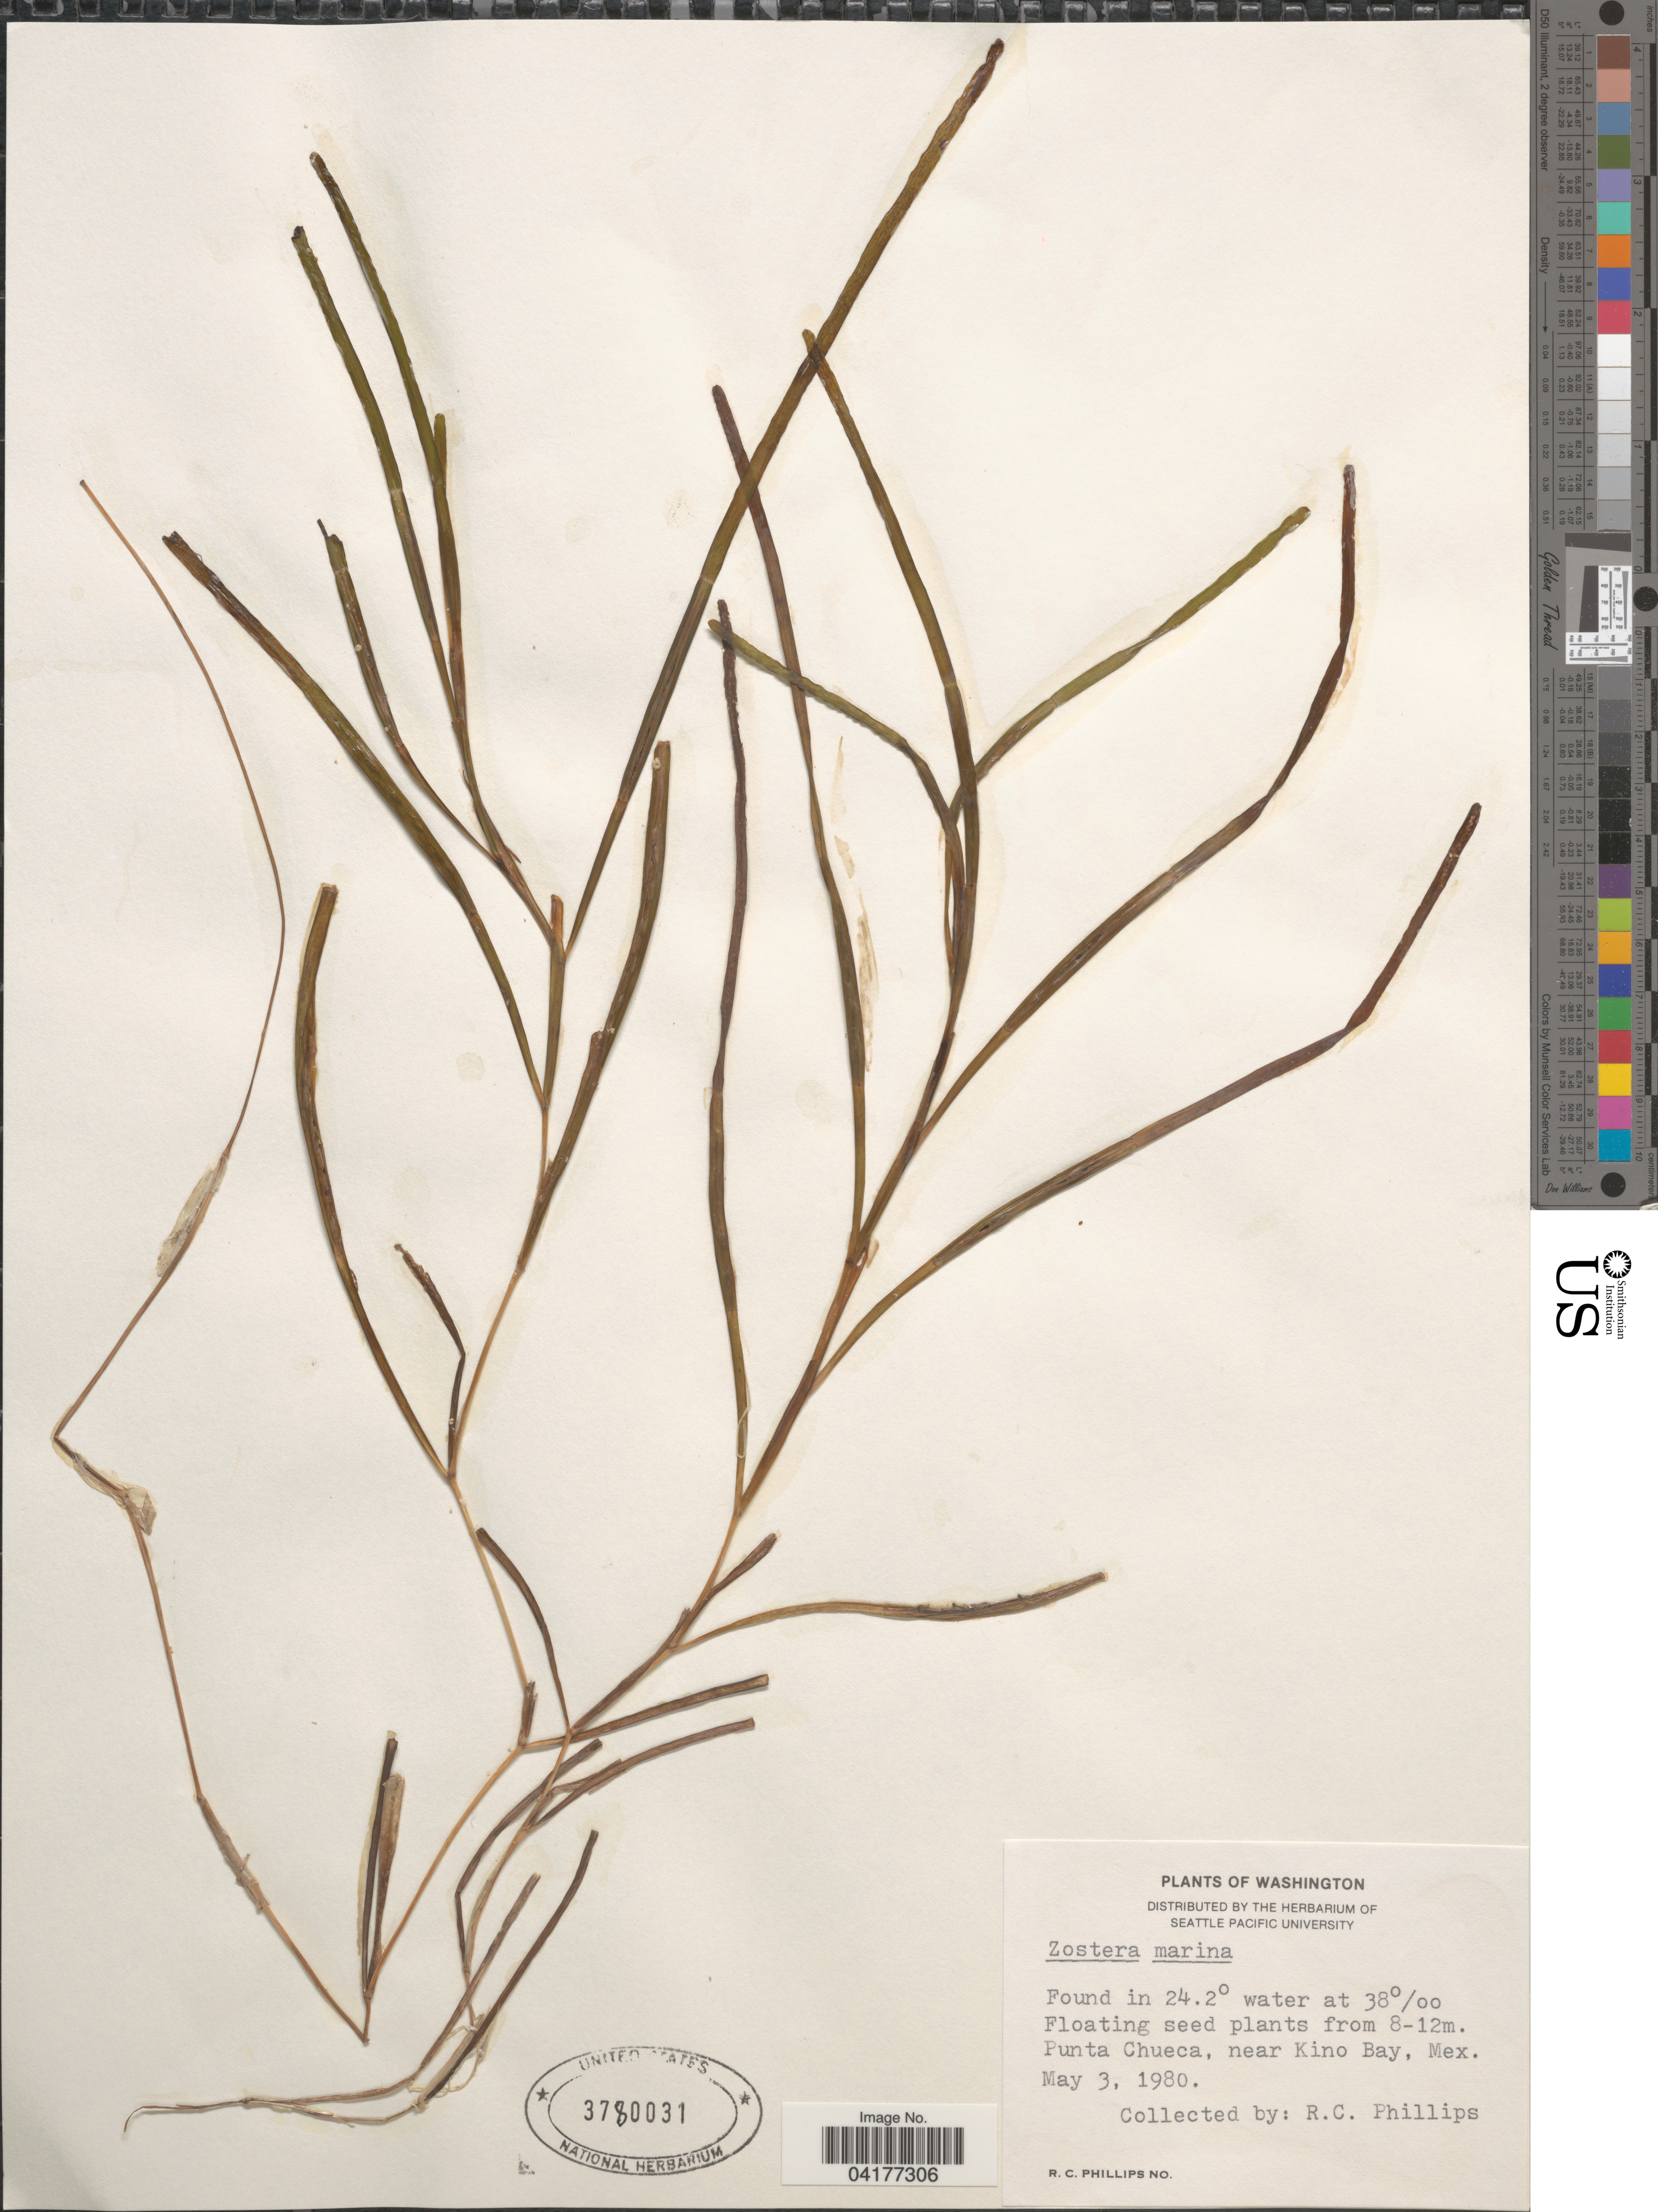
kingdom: Plantae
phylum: Tracheophyta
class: Liliopsida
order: Alismatales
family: Zosteraceae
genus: Zostera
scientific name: Zostera marina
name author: L.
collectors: R. C. Phillips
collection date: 1980-05-03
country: Mexico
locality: Punta Chueca, near Kino Bay.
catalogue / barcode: US 3780031